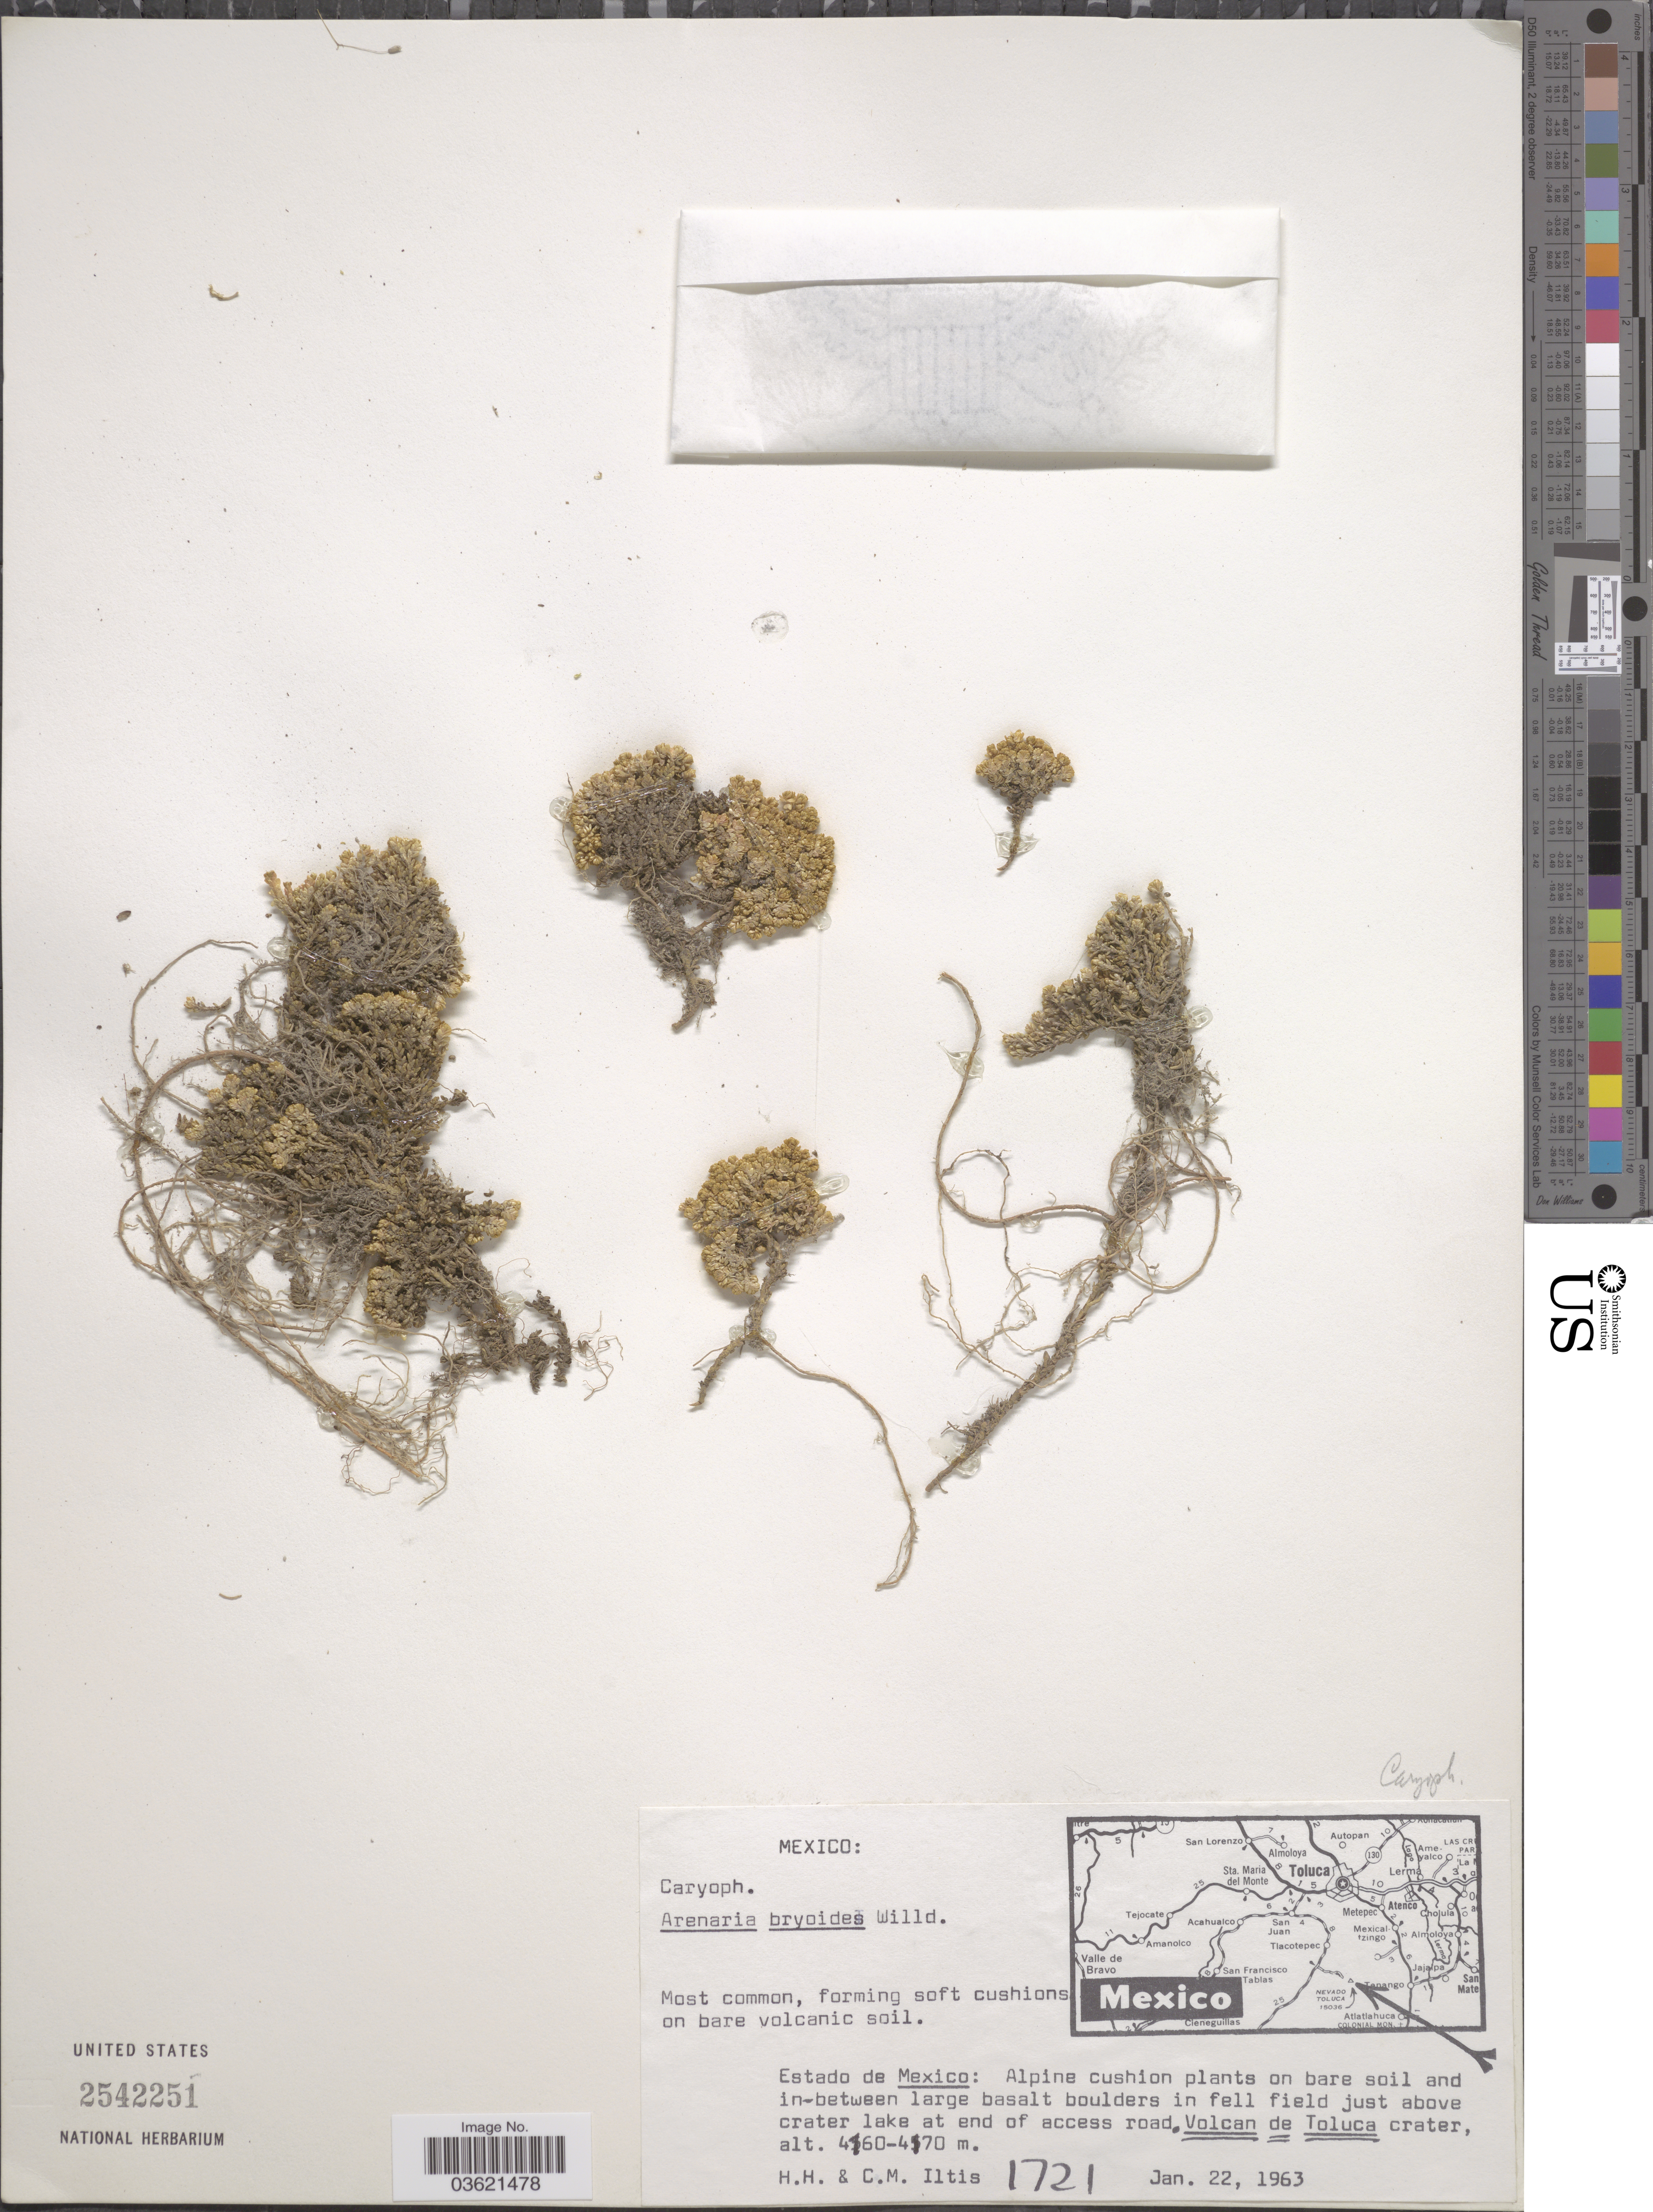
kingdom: Plantae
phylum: Tracheophyta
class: Magnoliopsida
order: Caryophyllales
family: Caryophyllaceae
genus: Arenaria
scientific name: Arenaria bryoides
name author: Willd. ex D.F.K. Schltdl.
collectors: H. H. Iltis & C. M Iltis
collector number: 1721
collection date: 1963-01-22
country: Mexico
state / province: México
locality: Volcan de Toluca crater.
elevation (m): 4160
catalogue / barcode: US 2542251